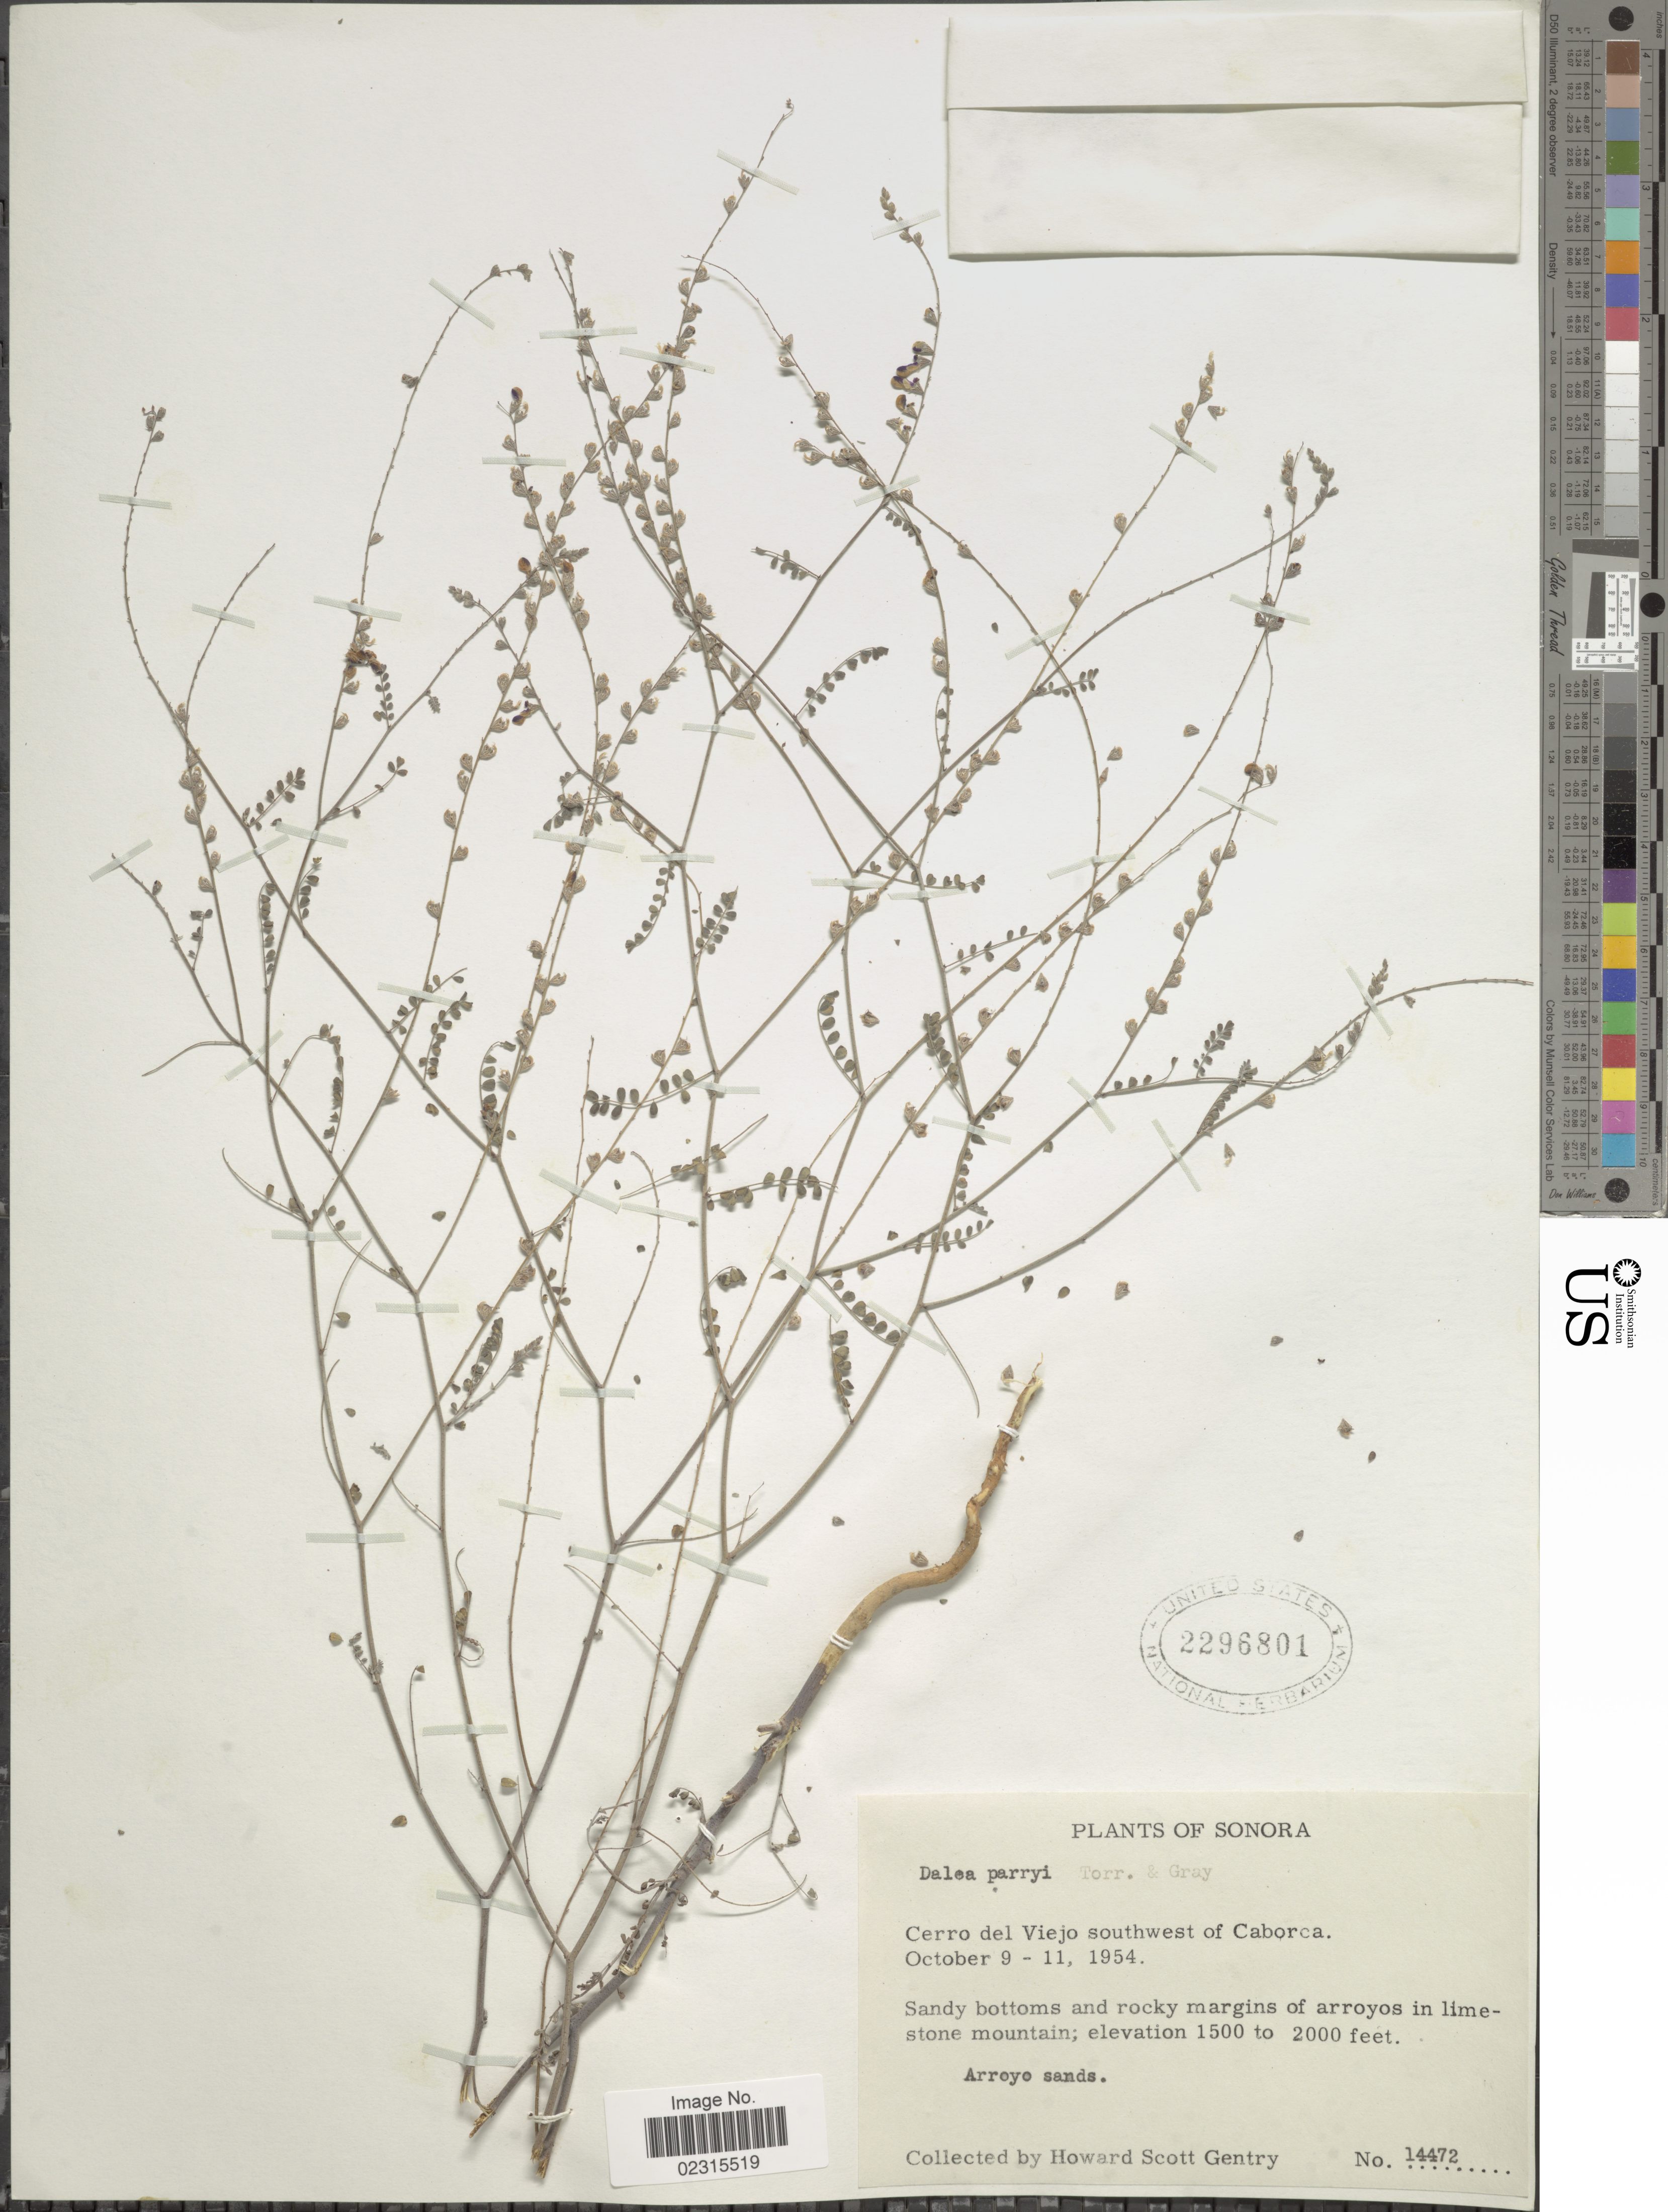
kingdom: Plantae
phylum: Tracheophyta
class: Magnoliopsida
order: Fabales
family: Fabaceae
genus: Marina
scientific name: Marina parryi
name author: (Torr. & A. Gray) Barneby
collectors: H. S. Gentry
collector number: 14472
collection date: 1954-10-09/1954-10-11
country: Mexico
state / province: Sonora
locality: Cerro del Viejo southwest of Caborca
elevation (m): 457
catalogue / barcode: US 2296801